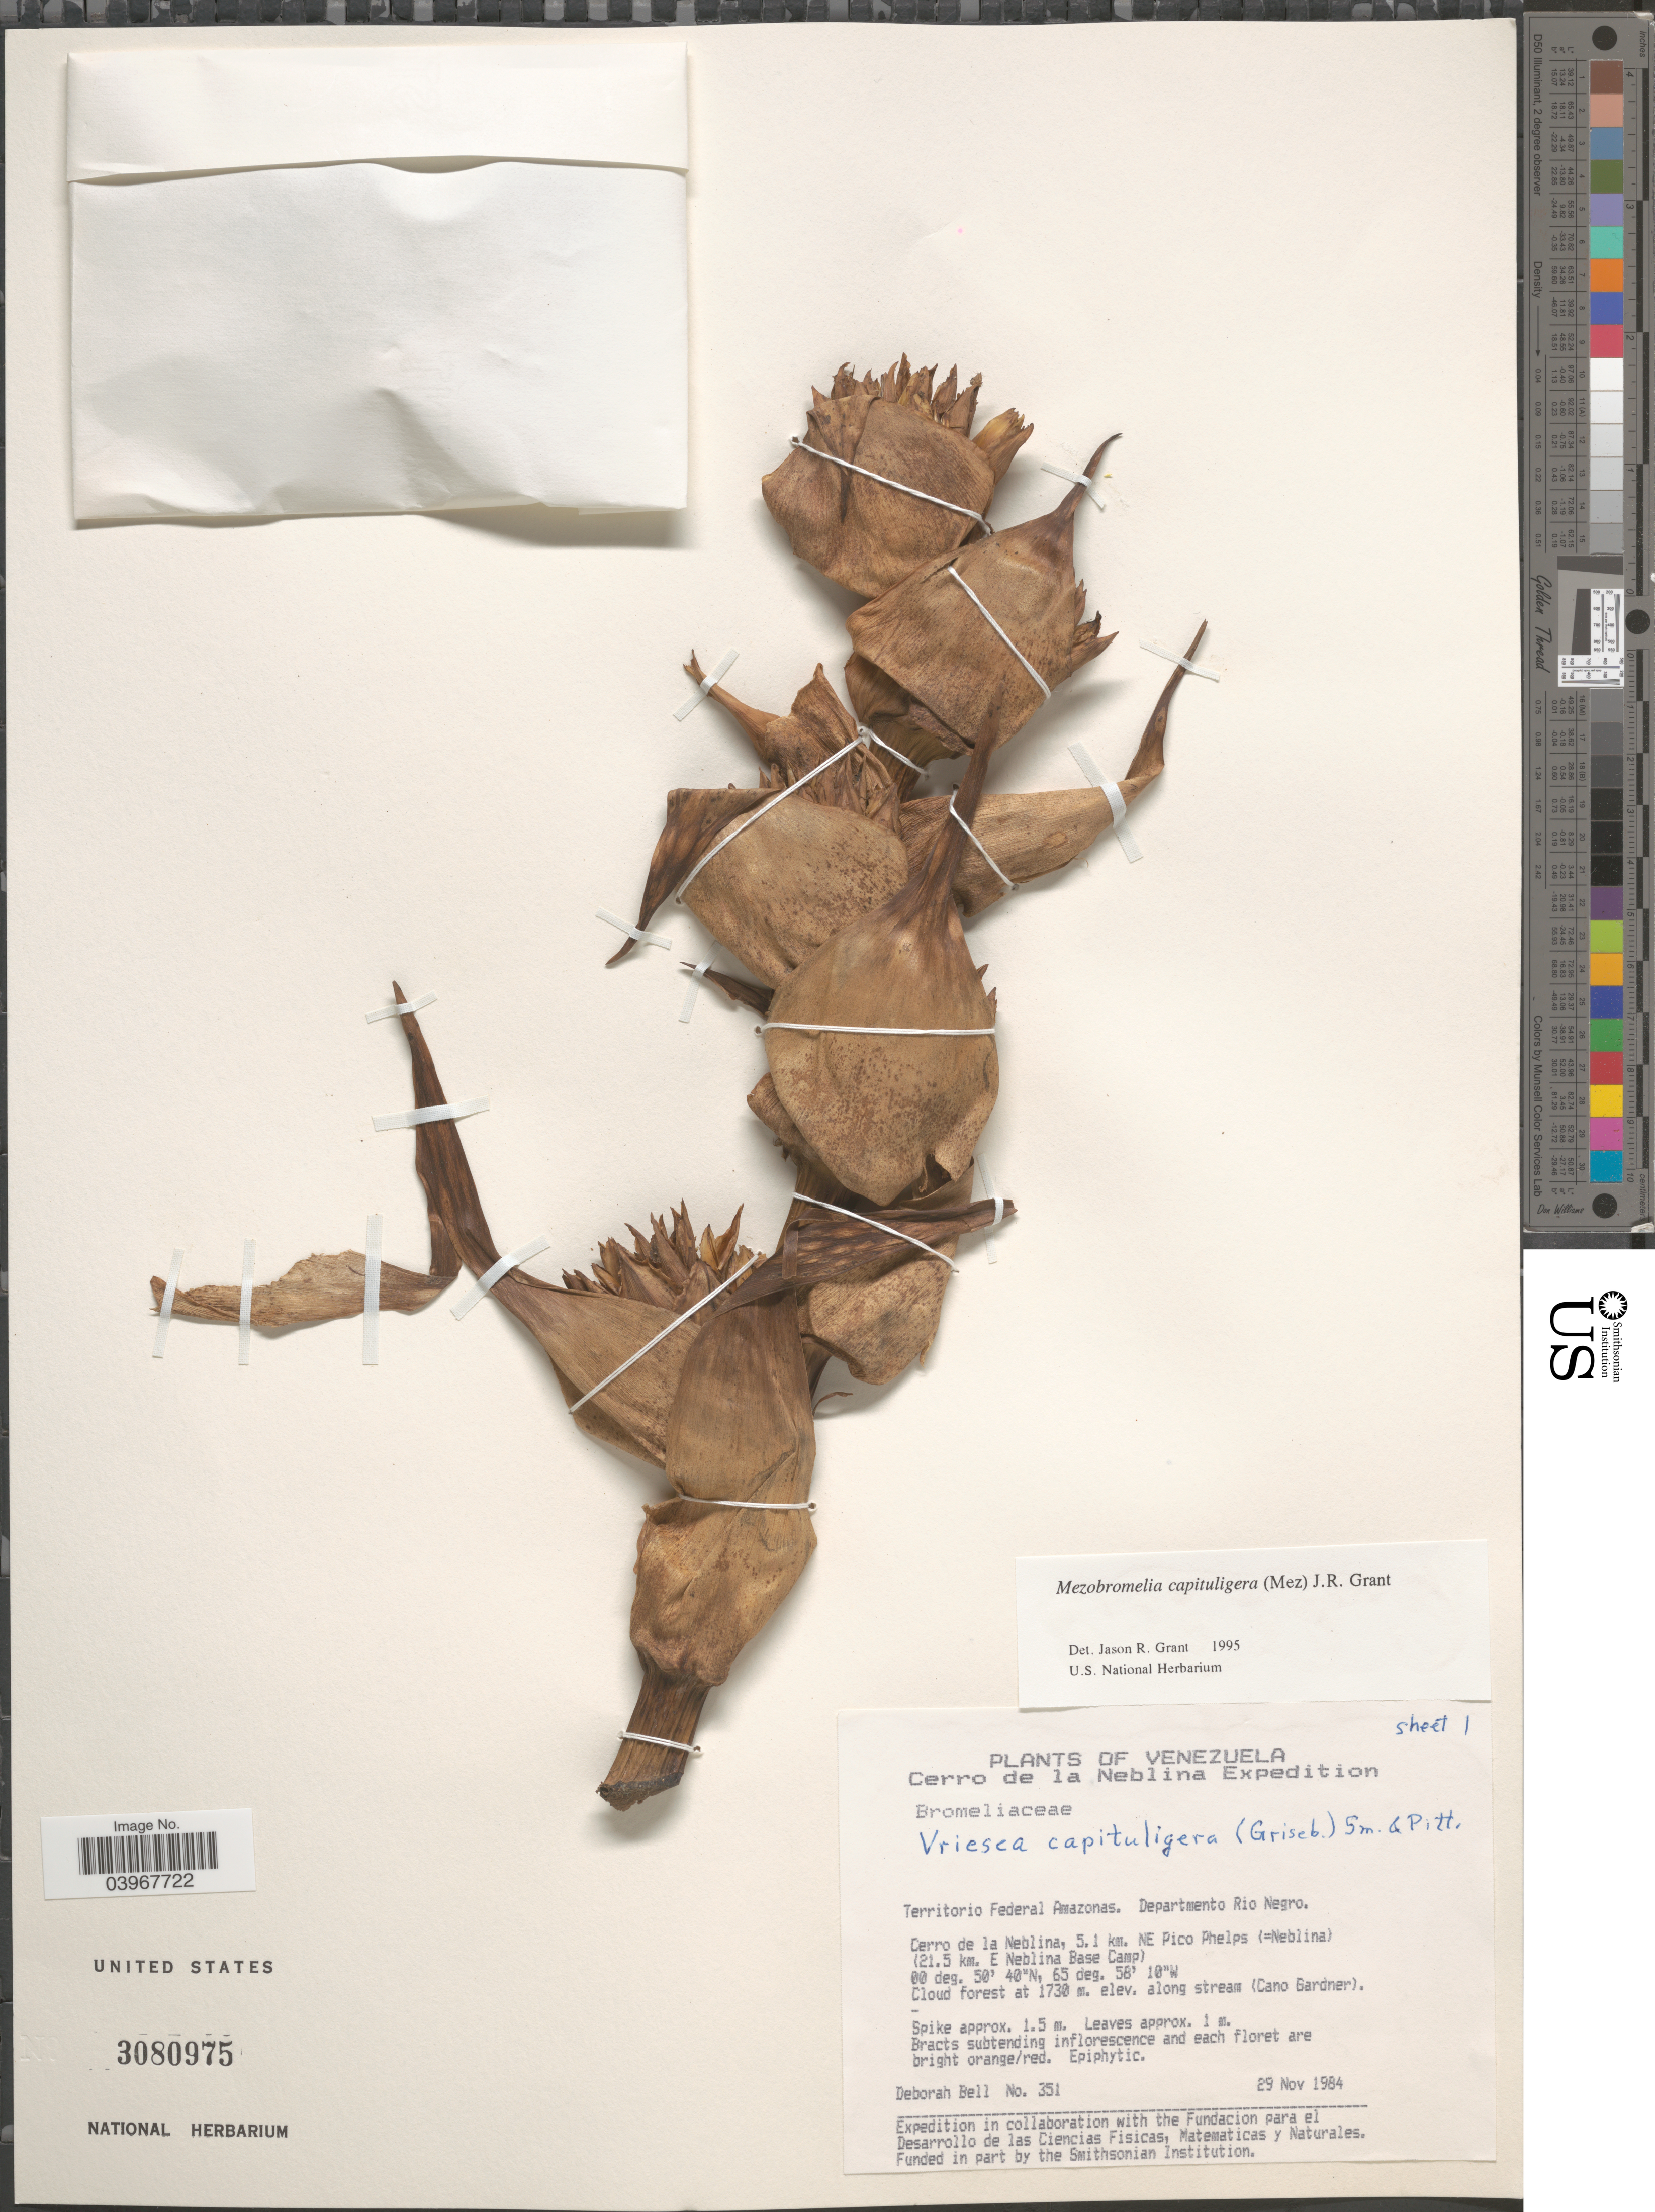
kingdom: Plantae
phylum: Tracheophyta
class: Liliopsida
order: Poales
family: Bromeliaceae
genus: Mezobromelia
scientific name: Mezobromelia capituligera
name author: (Griseb.) J.R. Grant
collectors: D. A. Bell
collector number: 351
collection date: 1984-11-29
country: Venezuela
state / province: Amazonas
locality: Cerro de la Neblina Expedition. Territorio Federal Amazonas. Departmento Rio Negro. Cerro de la Neblina, 5.1 km. NE Pico Phelps (=Neblina) (21.5 km. E Neblina Base Camp). Along stream (Cano Gardner).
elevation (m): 1730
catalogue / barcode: US 3080975